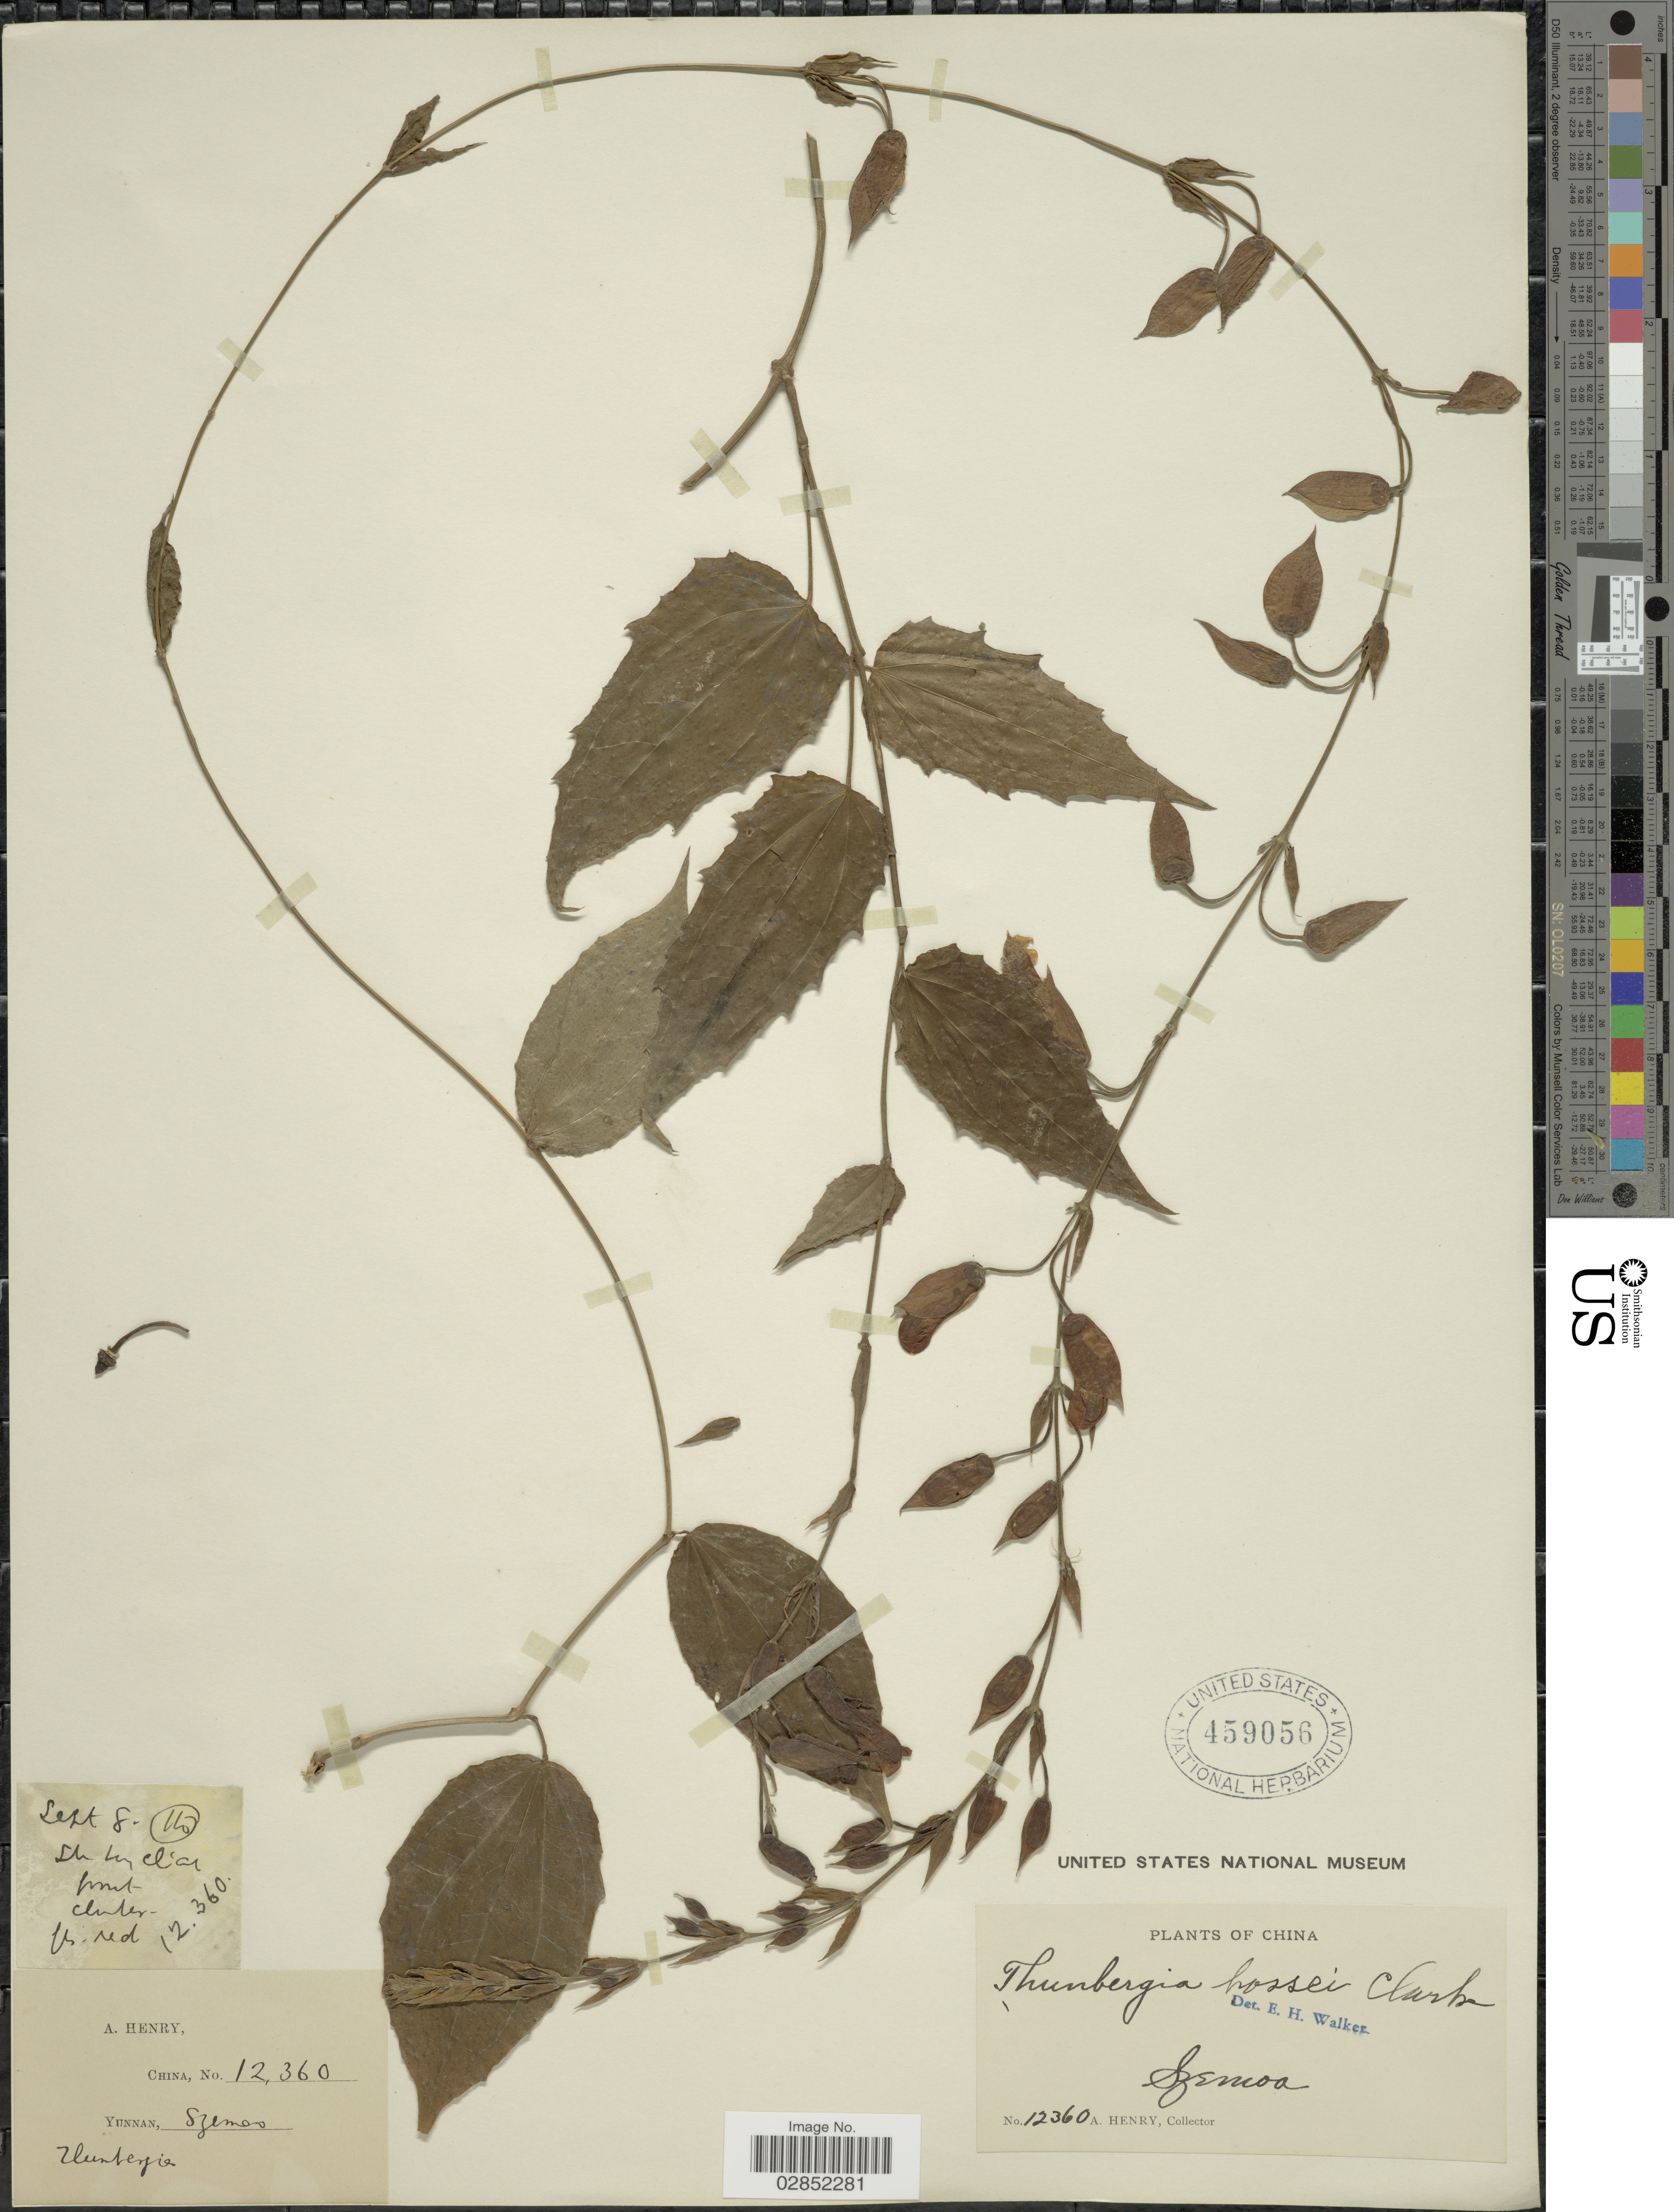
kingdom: Plantae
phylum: Tracheophyta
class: Magnoliopsida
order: Lamiales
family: Acanthaceae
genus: Thunbergia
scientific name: Thunbergia hossei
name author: C.B. Clarke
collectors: A. Henry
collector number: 12360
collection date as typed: Transcribed d/m/y: /9/8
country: China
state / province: Yunnan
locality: Szemoa.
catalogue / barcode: US 459056